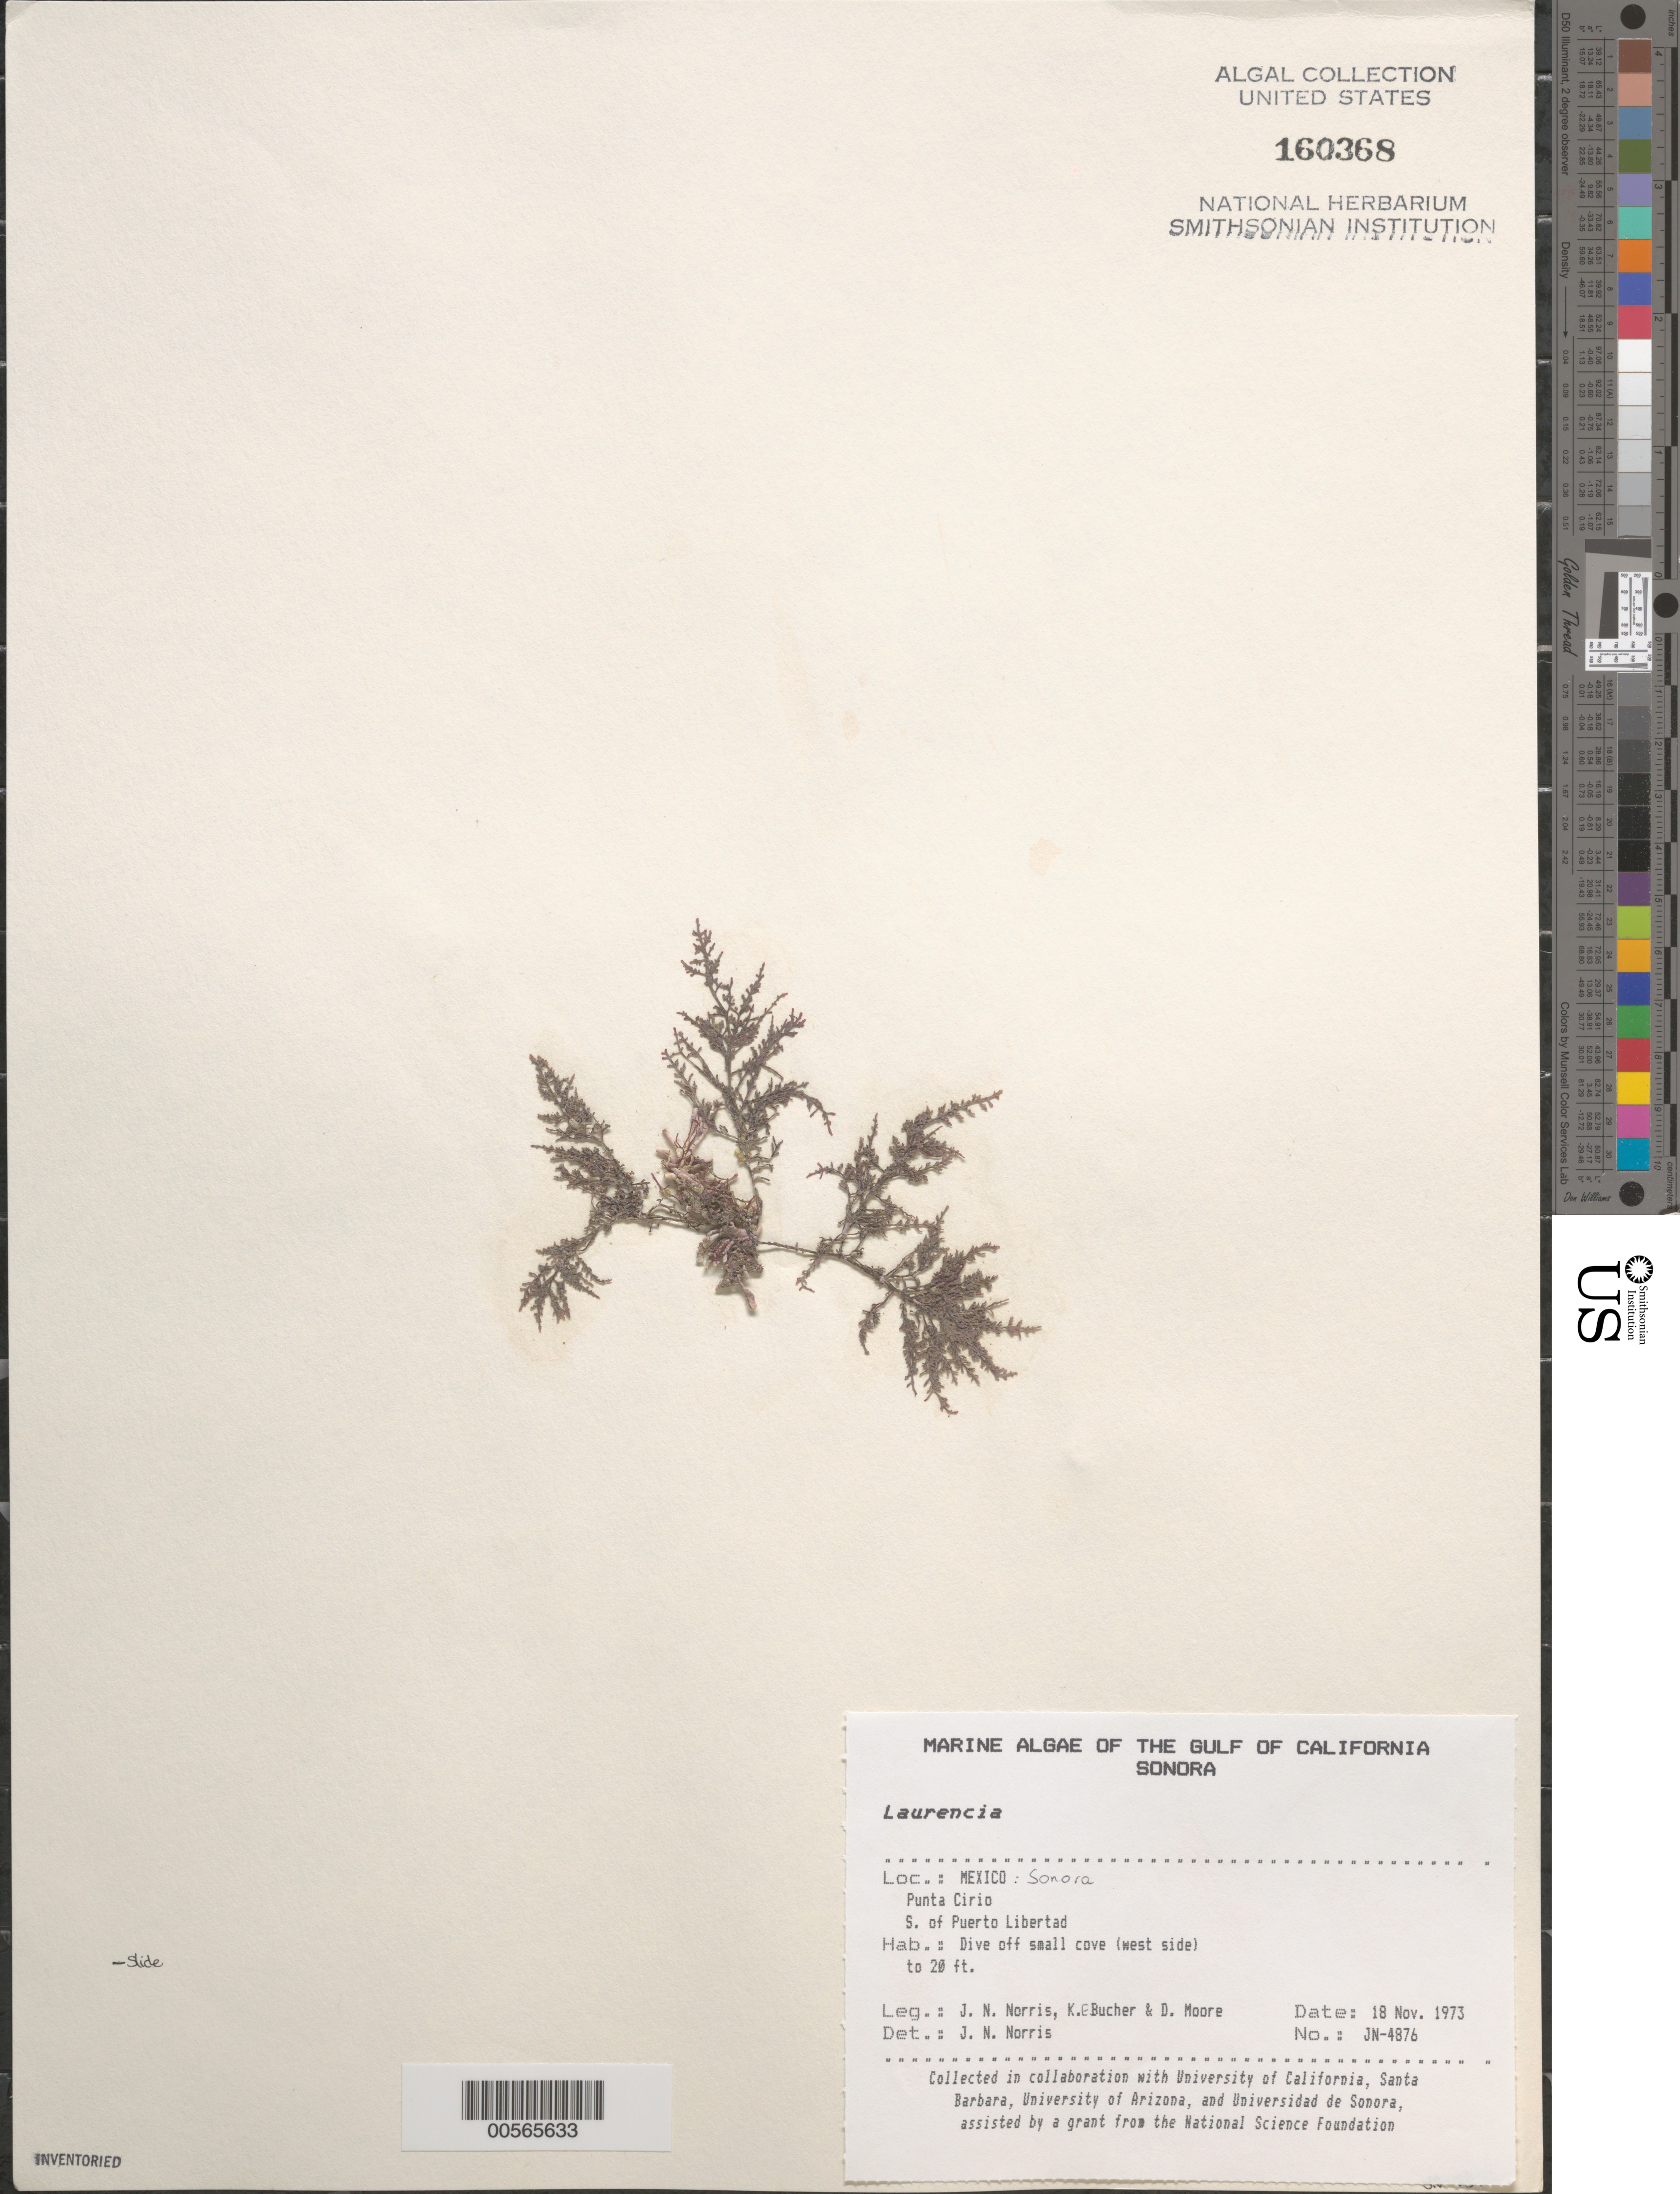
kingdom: Plantae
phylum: Rhodophyta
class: Florideophyceae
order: Ceramiales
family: Rhodomelaceae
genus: Laurencia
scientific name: Laurencia sp.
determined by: Norris, James N.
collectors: J. N. Norris, K. E. Bucher & D. Moore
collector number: JN-4876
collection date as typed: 18 Nov 1973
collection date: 1973-11-18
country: Mexico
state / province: Sonora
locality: Punta Cirio south of Puerto Libertad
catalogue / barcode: US 160368